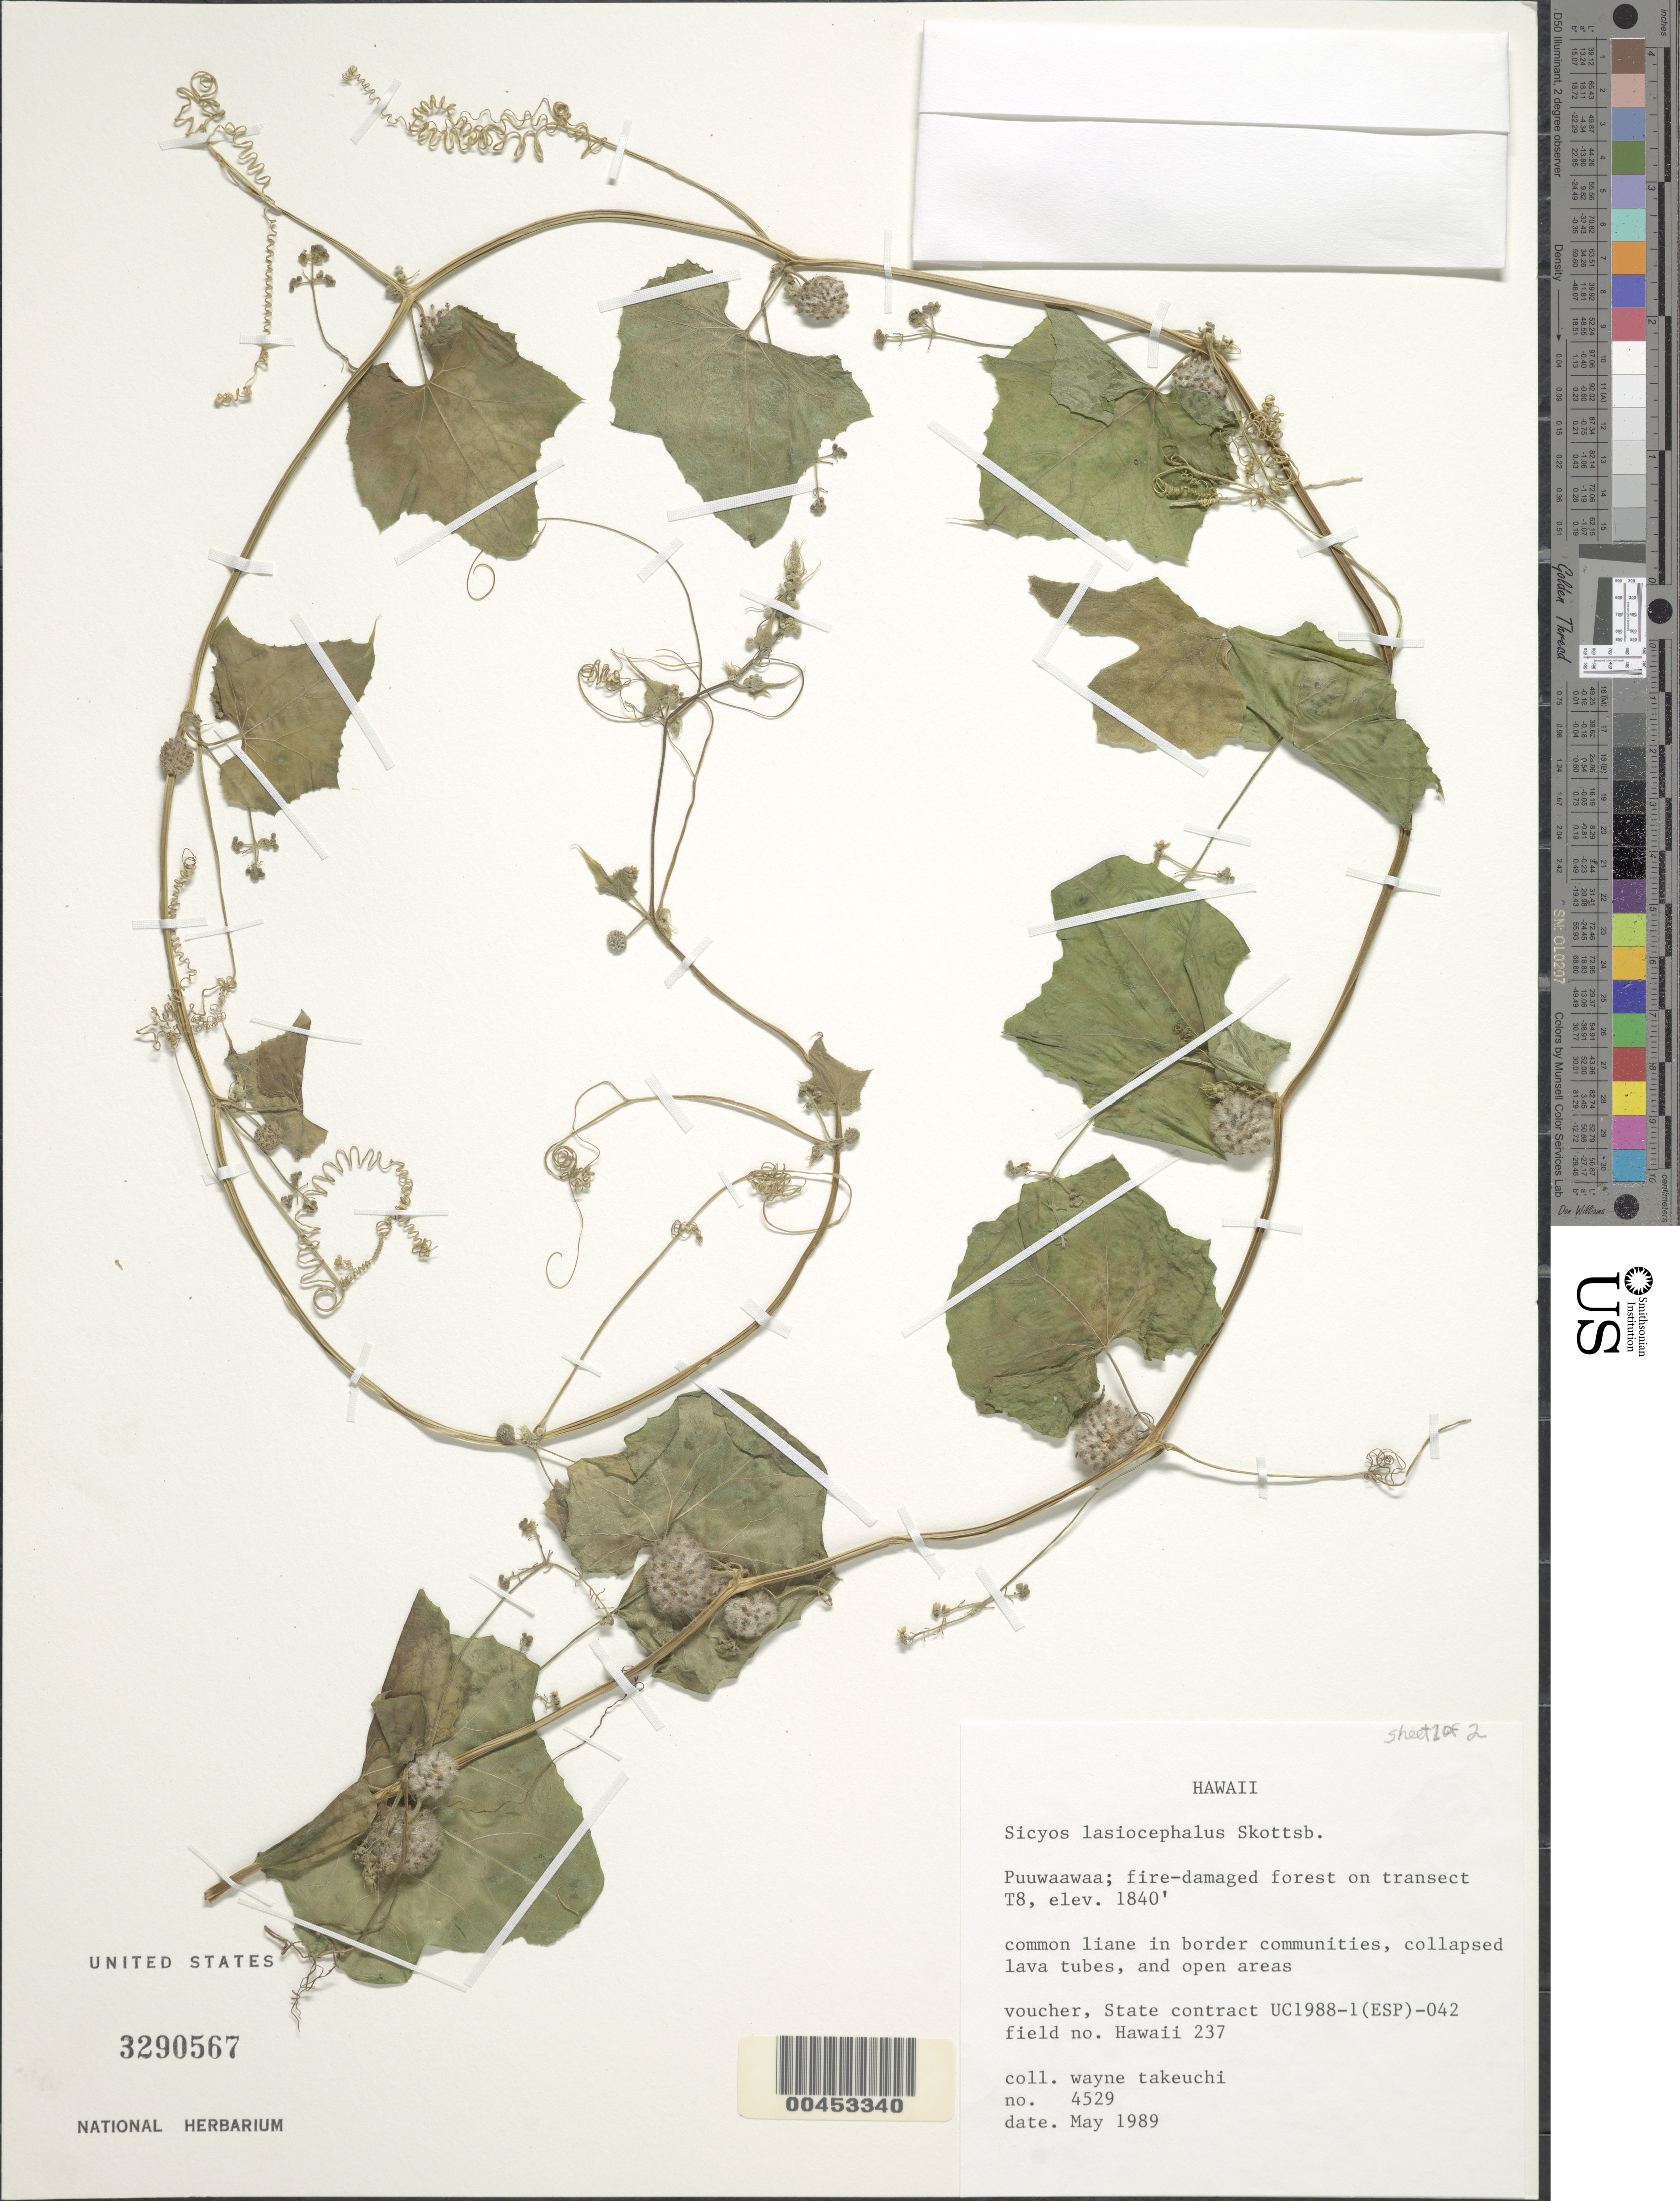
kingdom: Plantae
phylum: Tracheophyta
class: Magnoliopsida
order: Cucurbitales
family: Cucurbitaceae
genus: Sicyos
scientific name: Sicyos lasiocephalus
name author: Skottsb.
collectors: W. N. Takeuchi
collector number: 4529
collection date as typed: May 1989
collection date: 1989-05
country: United States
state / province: Hawaii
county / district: Hawaii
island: Hawaii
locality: Puuwaawaa, on transect T8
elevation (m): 561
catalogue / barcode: US 3290567